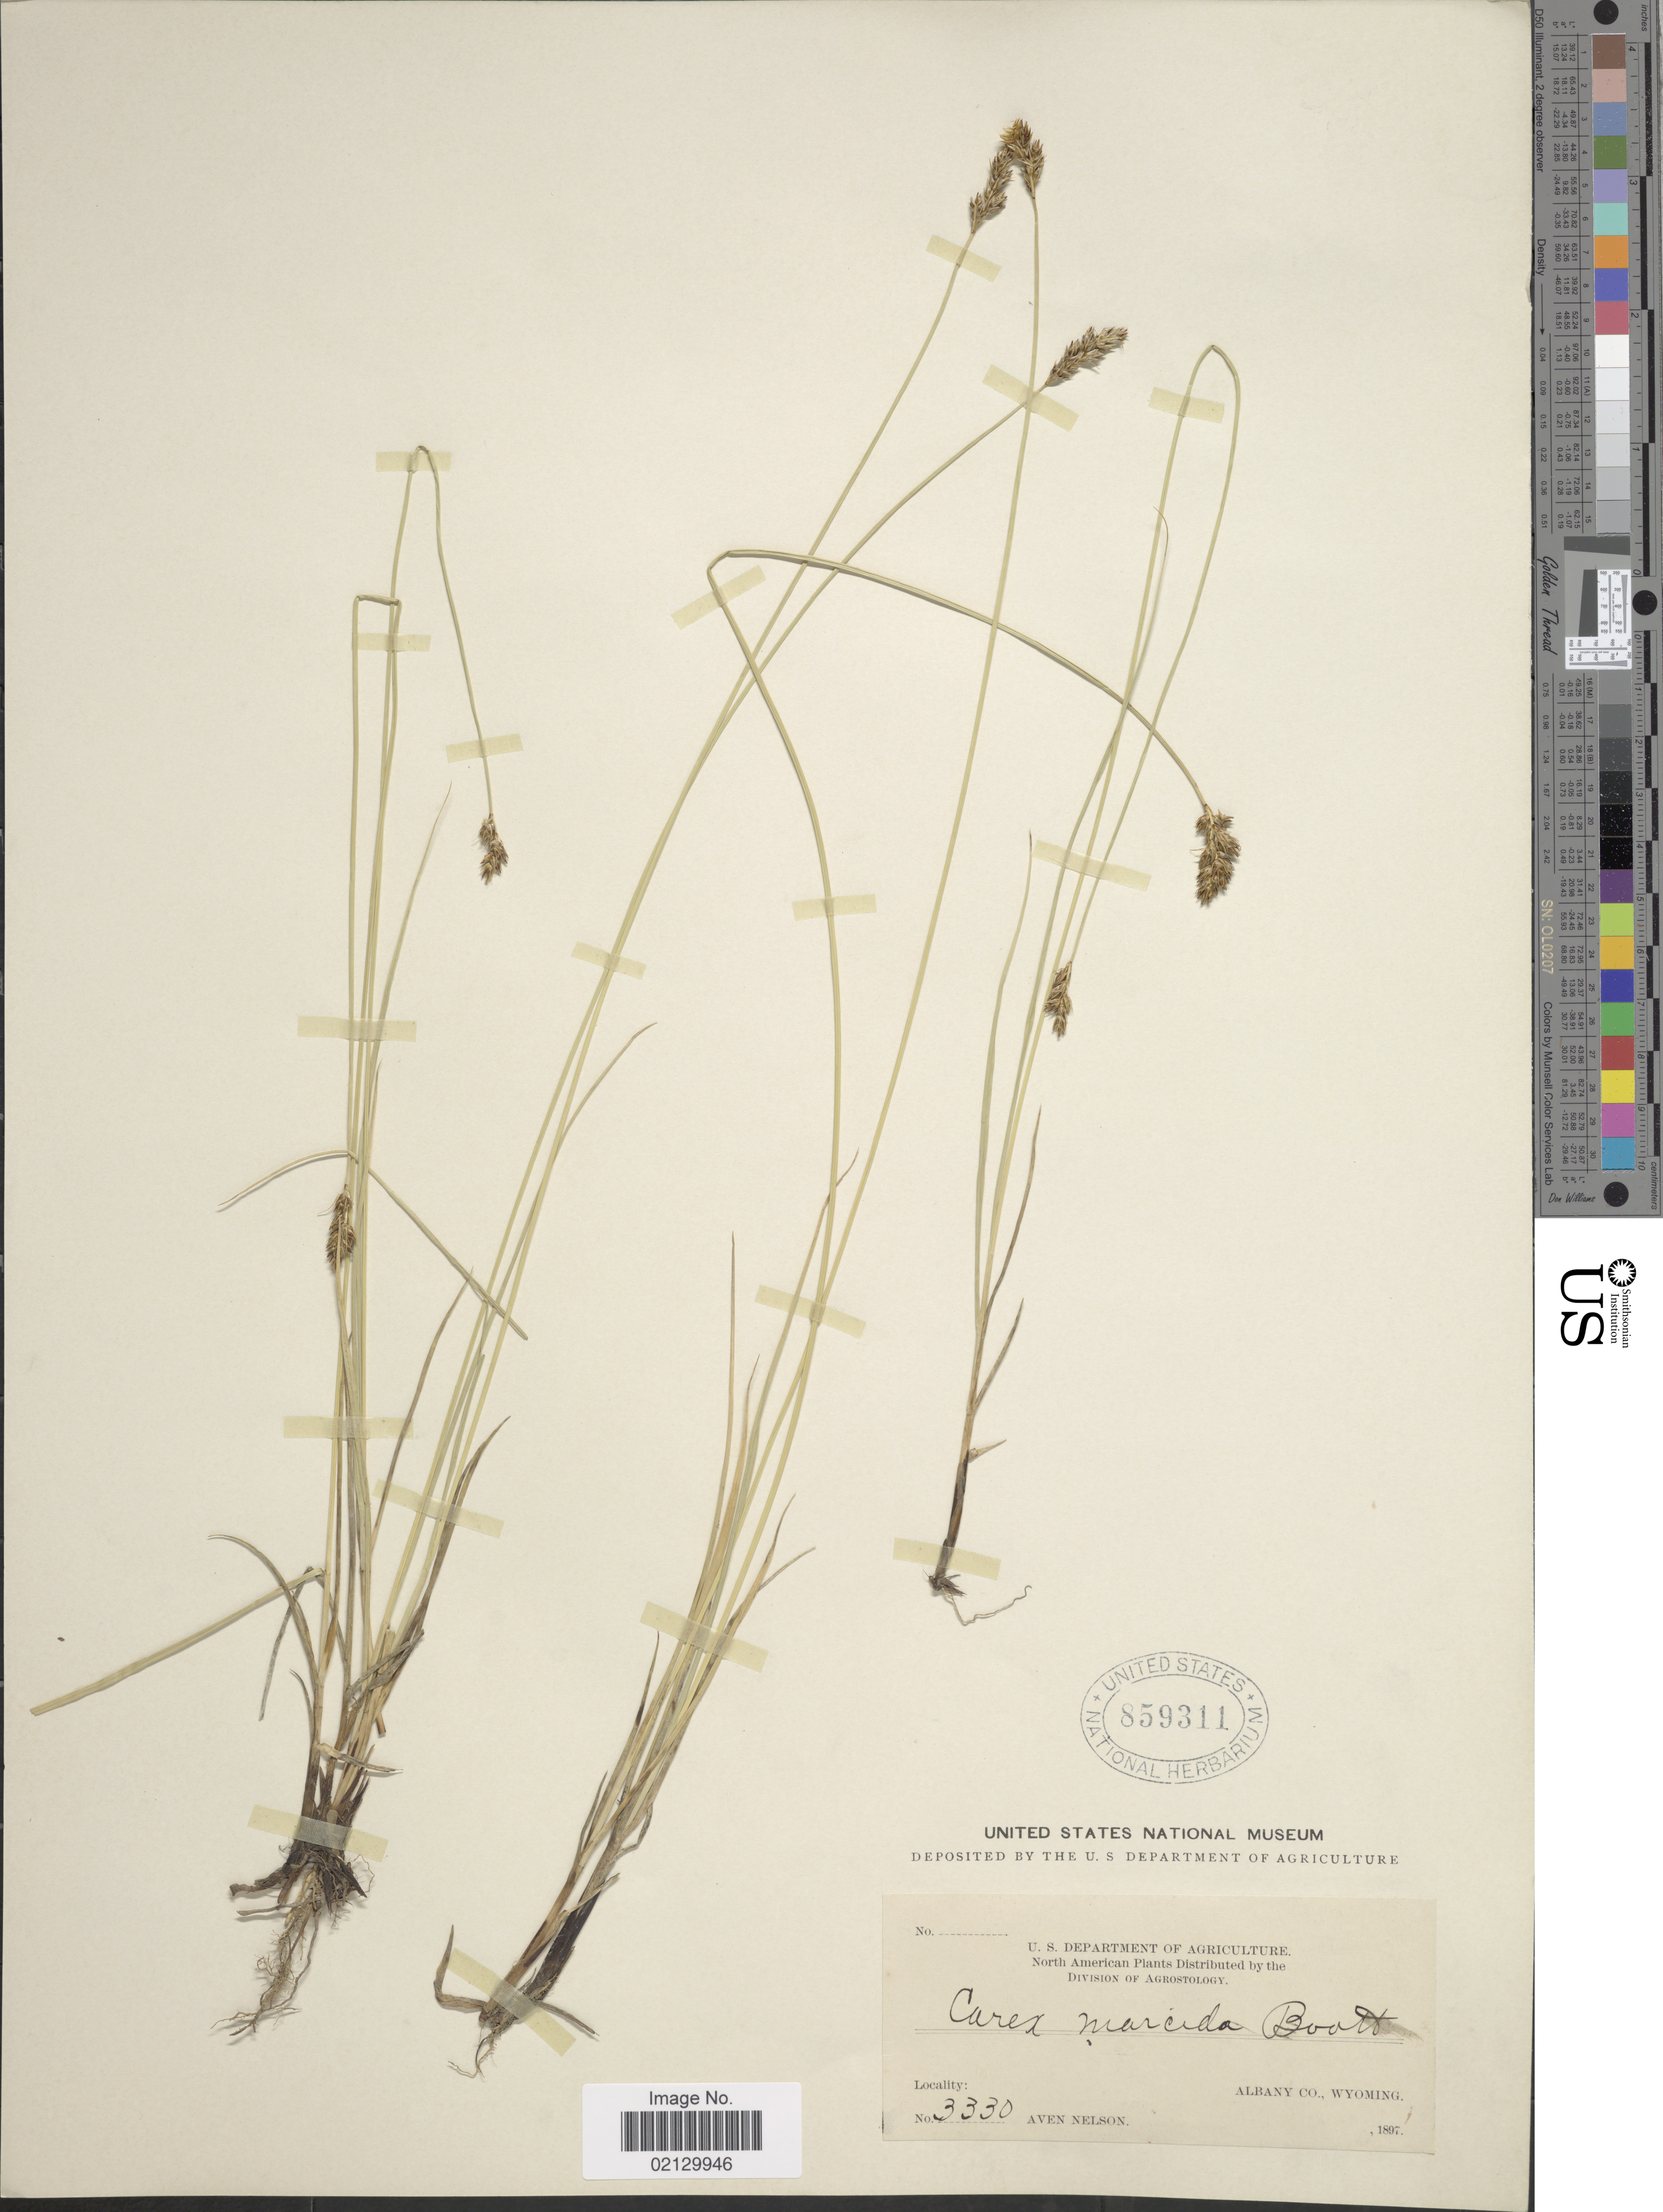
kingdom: Plantae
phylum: Tracheophyta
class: Liliopsida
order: Poales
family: Cyperaceae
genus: Carex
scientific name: Carex praegracilis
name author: W. Boott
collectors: A. Nelson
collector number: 3330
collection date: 1897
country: United States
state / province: Wyoming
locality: Albany Co.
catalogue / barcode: US 859311